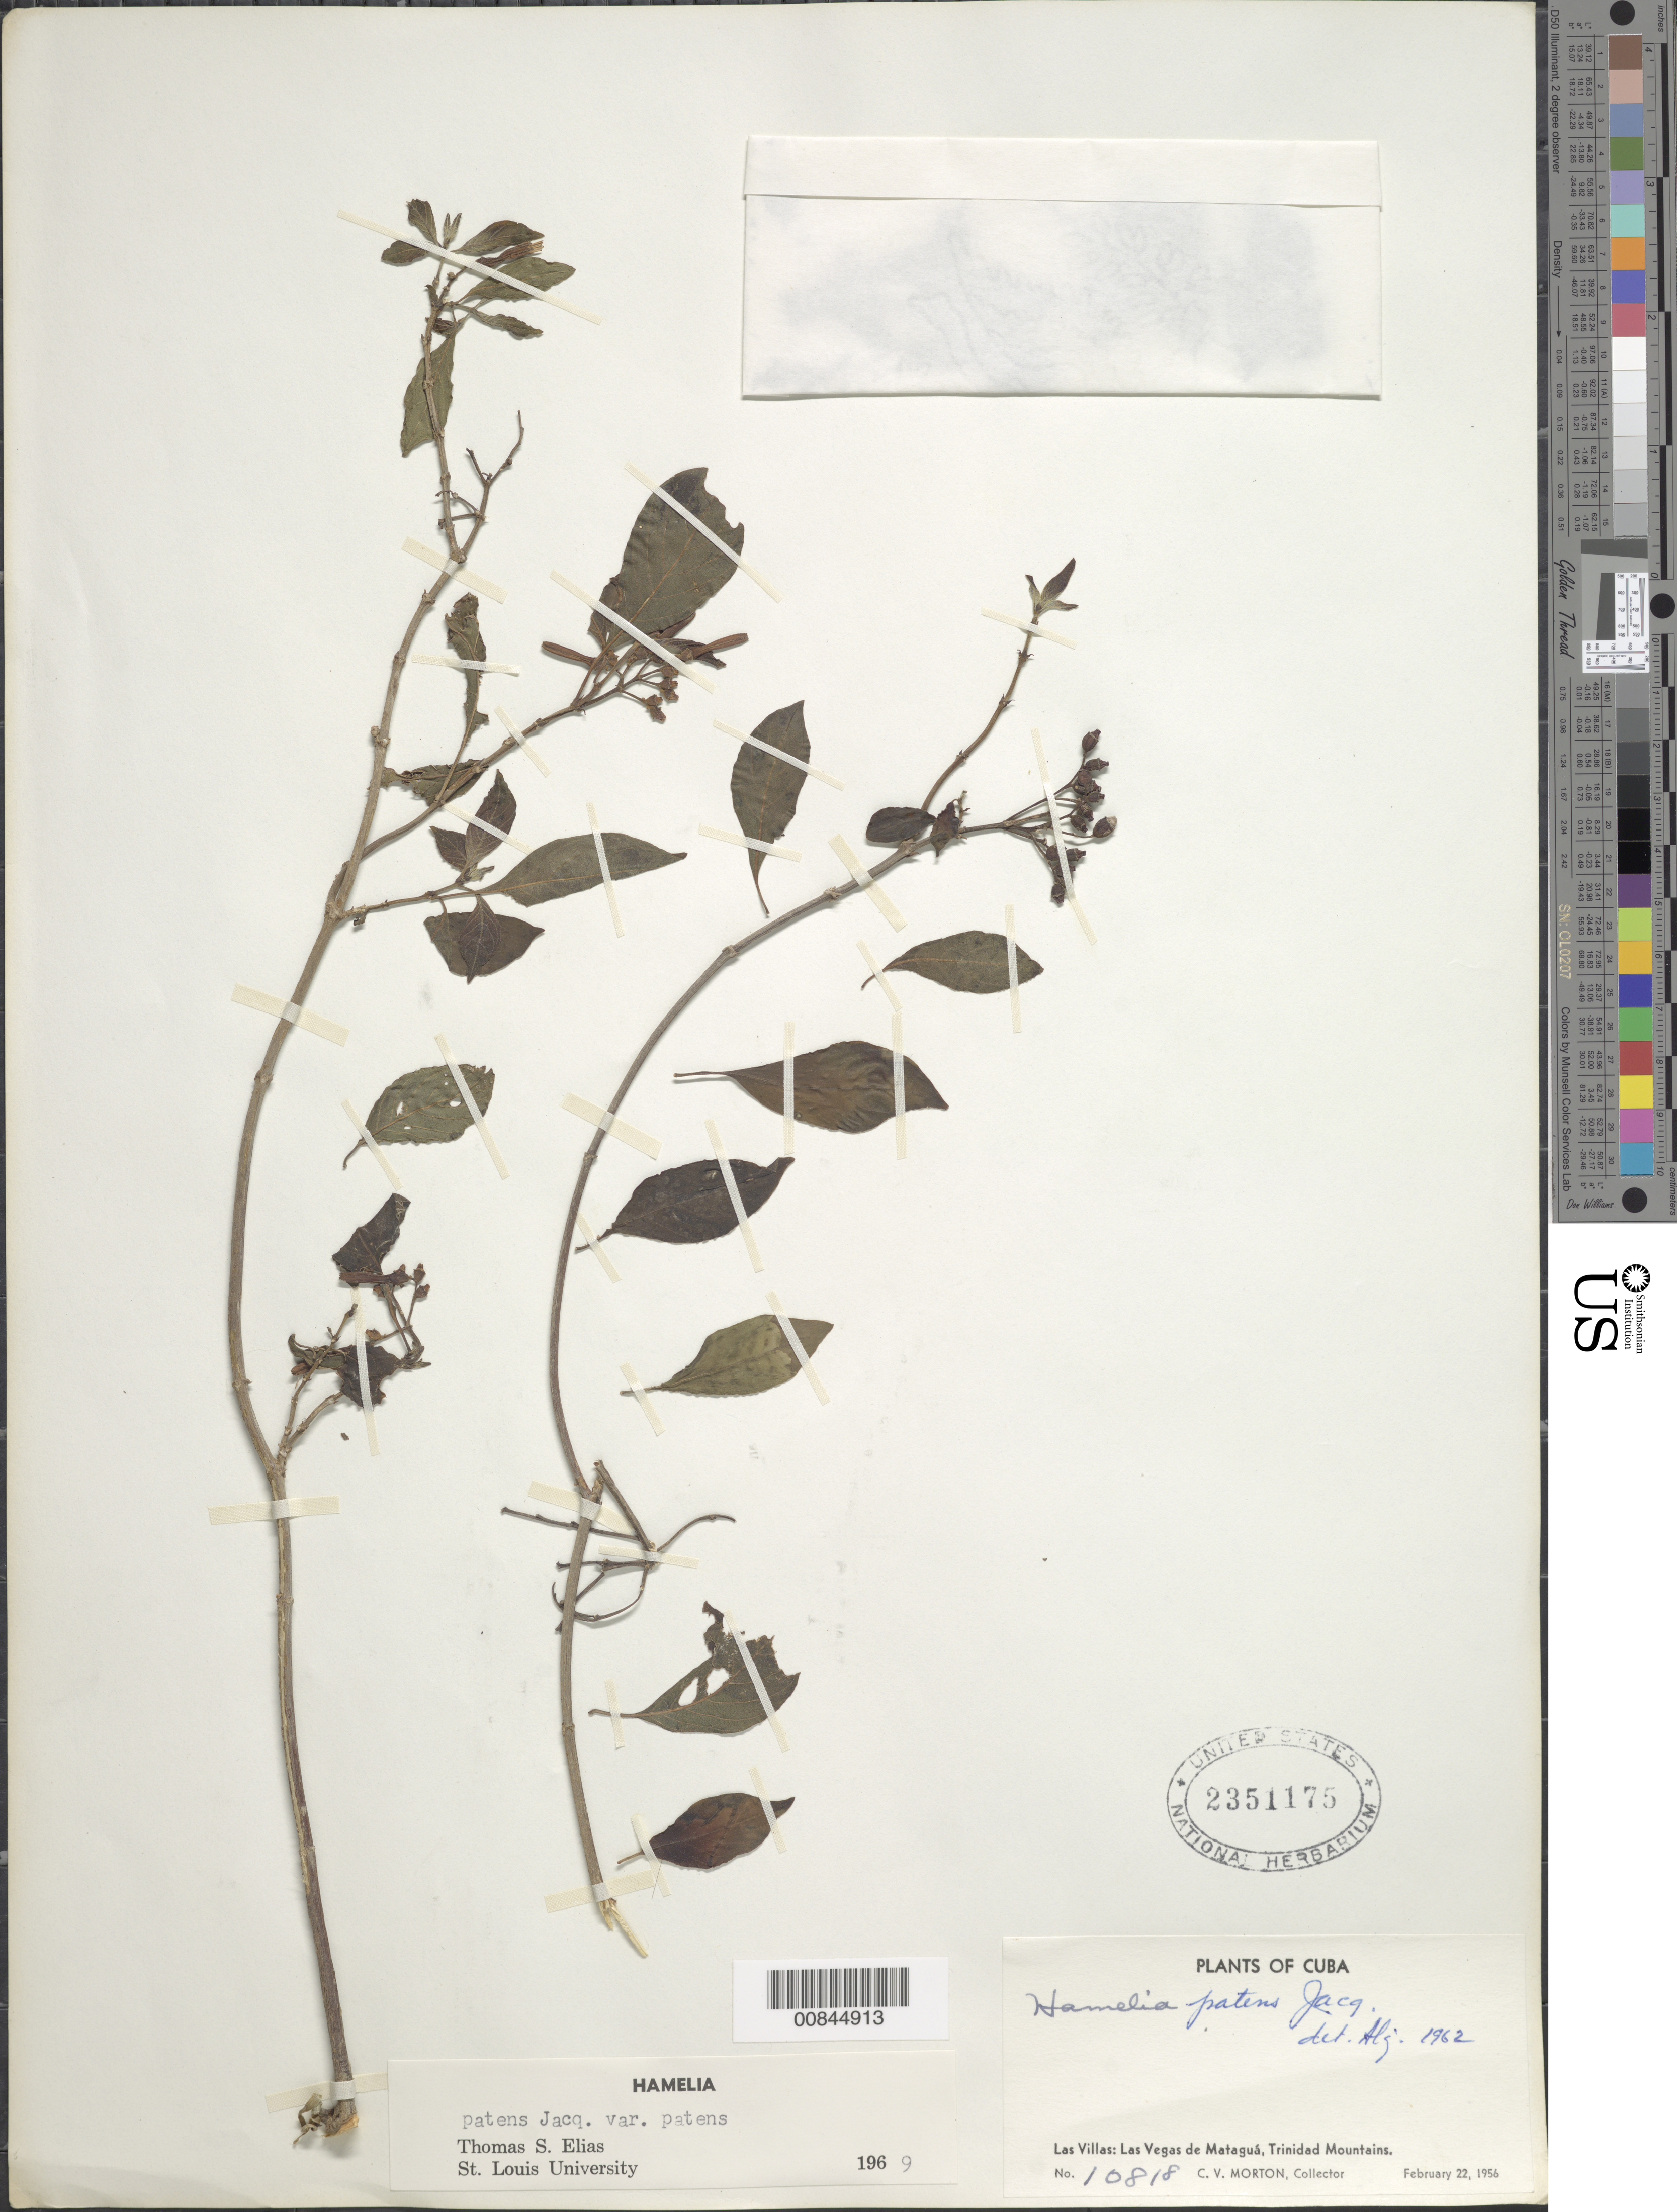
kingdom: Plantae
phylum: Tracheophyta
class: Magnoliopsida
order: Gentianales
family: Rubiaceae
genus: Hamelia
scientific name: Hamelia patens var. patens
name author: Jacq.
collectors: C. V. Morton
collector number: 10818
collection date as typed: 22 Feb 1957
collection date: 1957-02-22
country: Cuba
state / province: Las Villas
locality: Las Vegas de Mataguá, Trinidad Mountains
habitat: Montane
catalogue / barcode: US 2351175